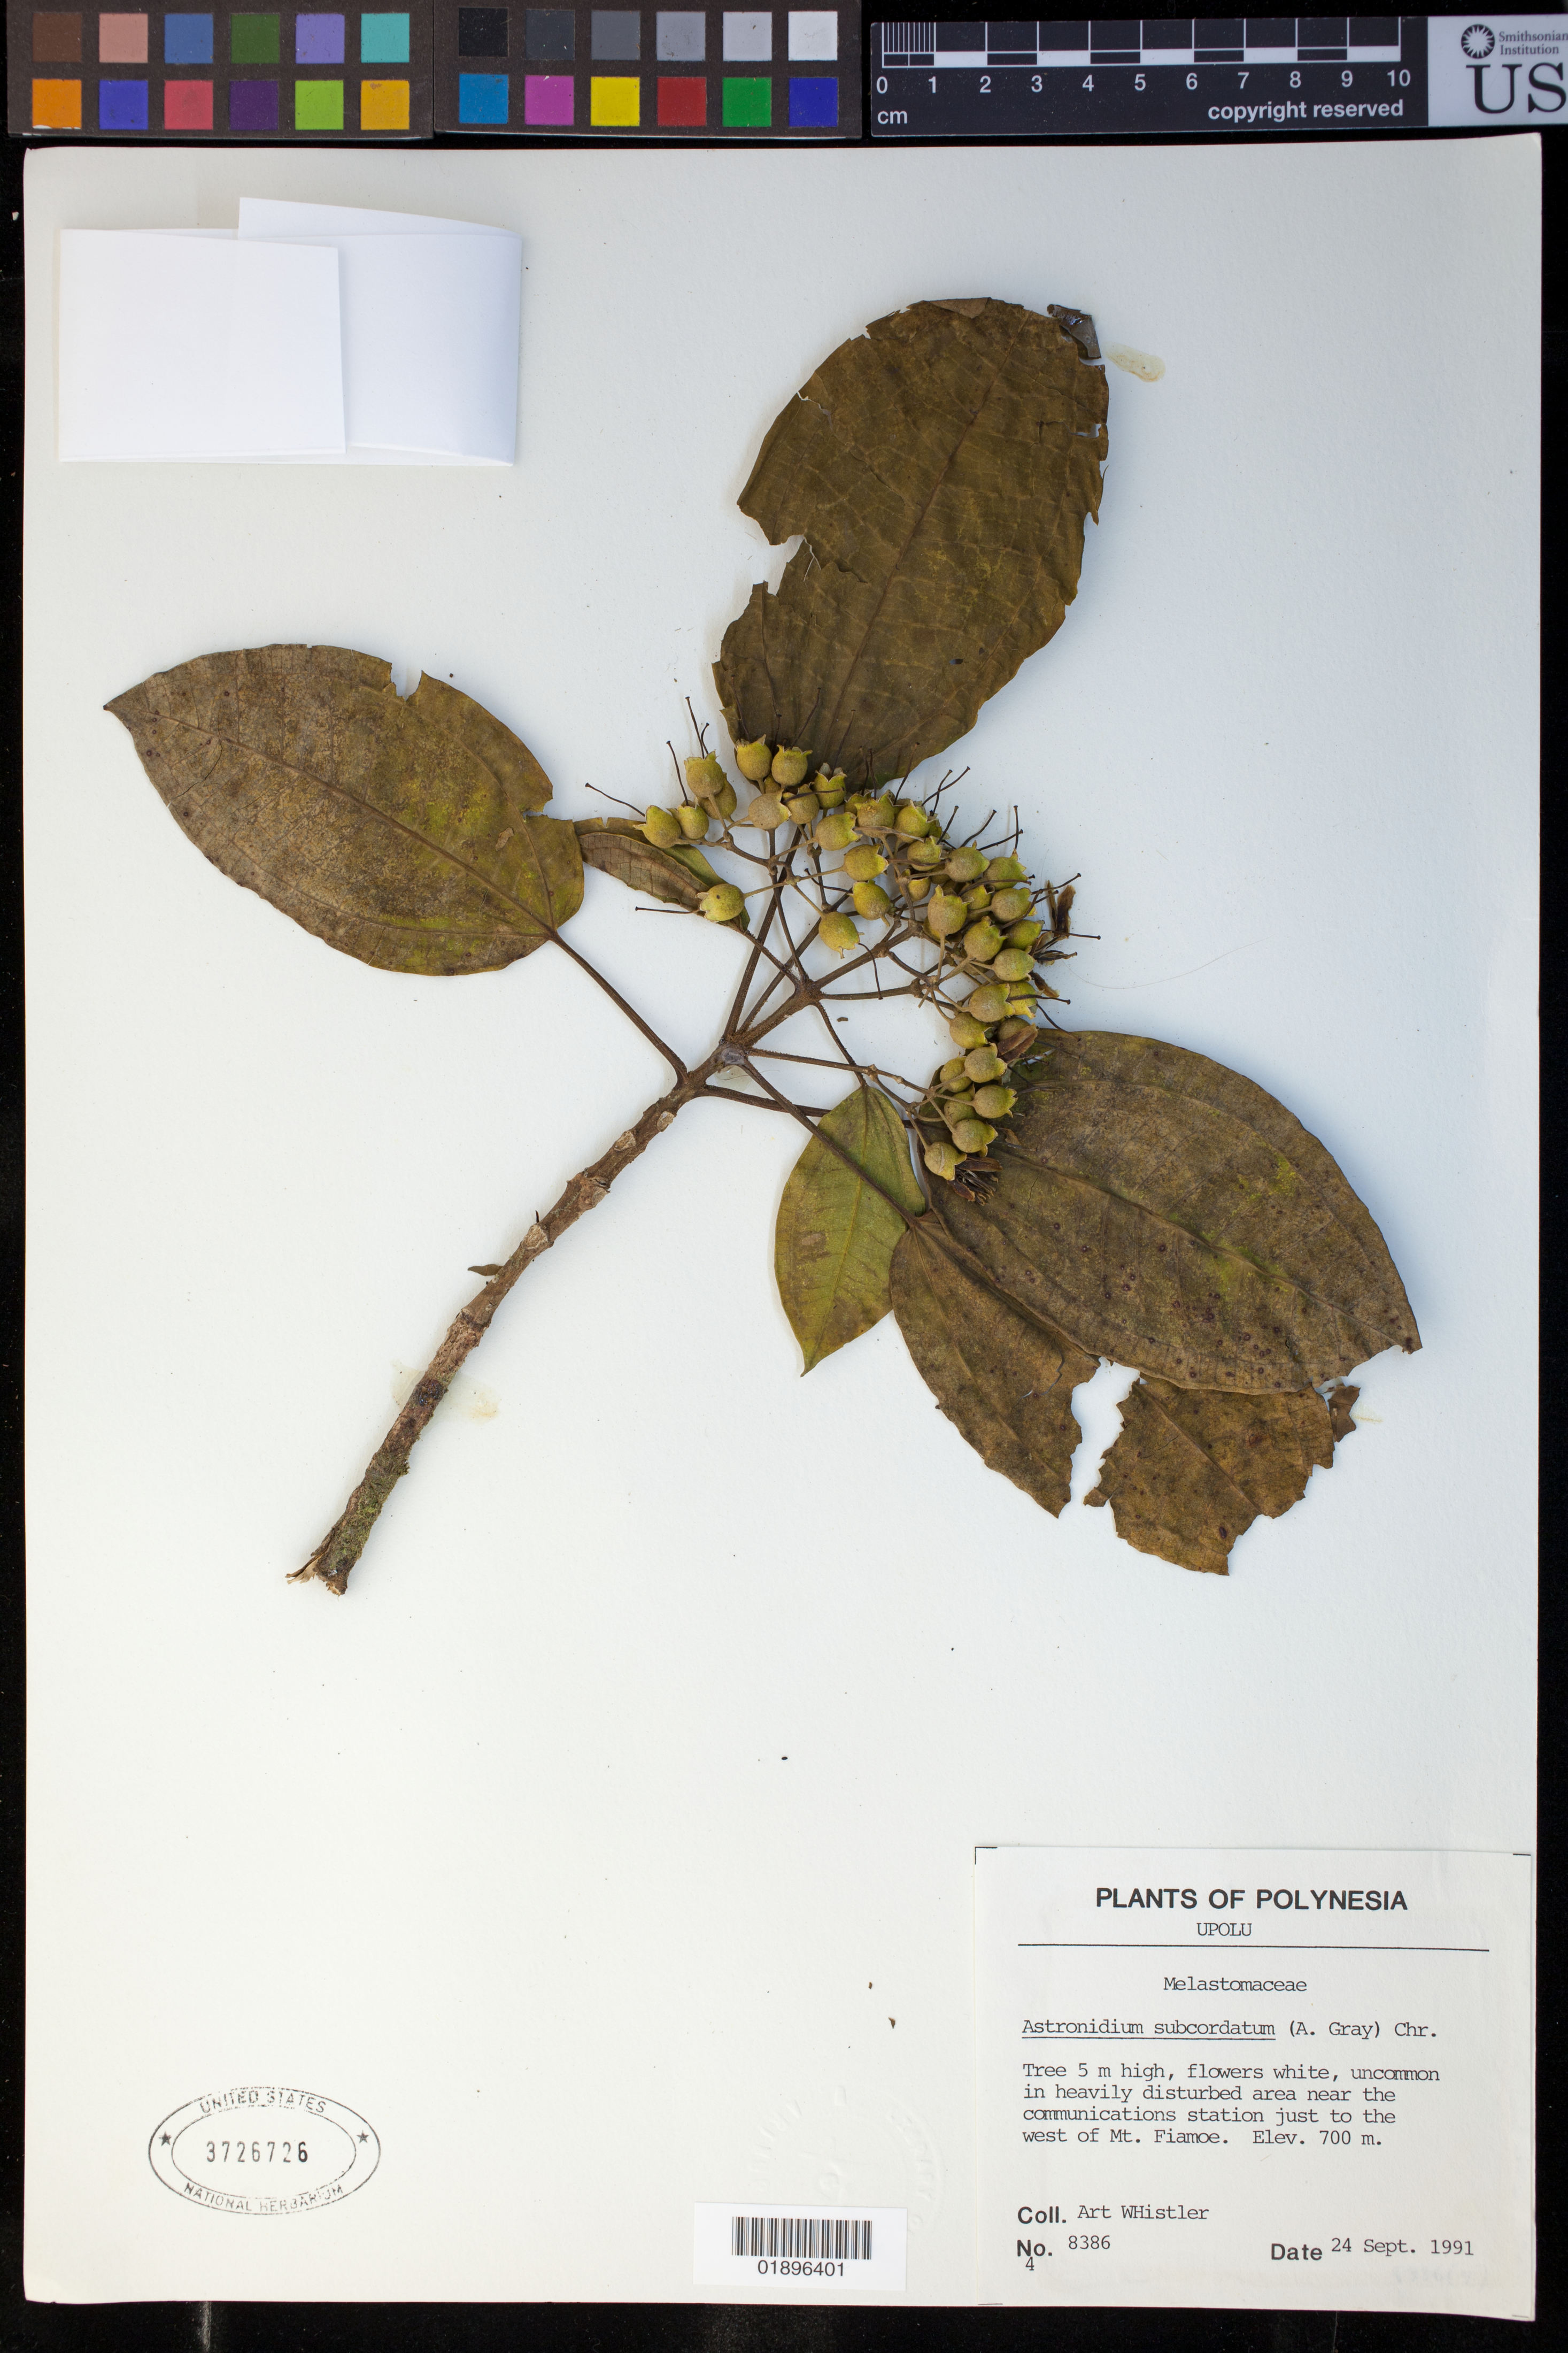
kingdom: Plantae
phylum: Tracheophyta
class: Magnoliopsida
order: Myrtales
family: Melastomataceae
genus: Astronidium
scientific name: Astronidium subcordatum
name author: (A. Gray) Christoph.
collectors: A. Whistler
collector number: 8386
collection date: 1991-09-24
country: Samoa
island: Upolu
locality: Near the communications station just to the west of Mt. Fiamoe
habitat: Heavily disturbed area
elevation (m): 700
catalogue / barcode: US 3726726